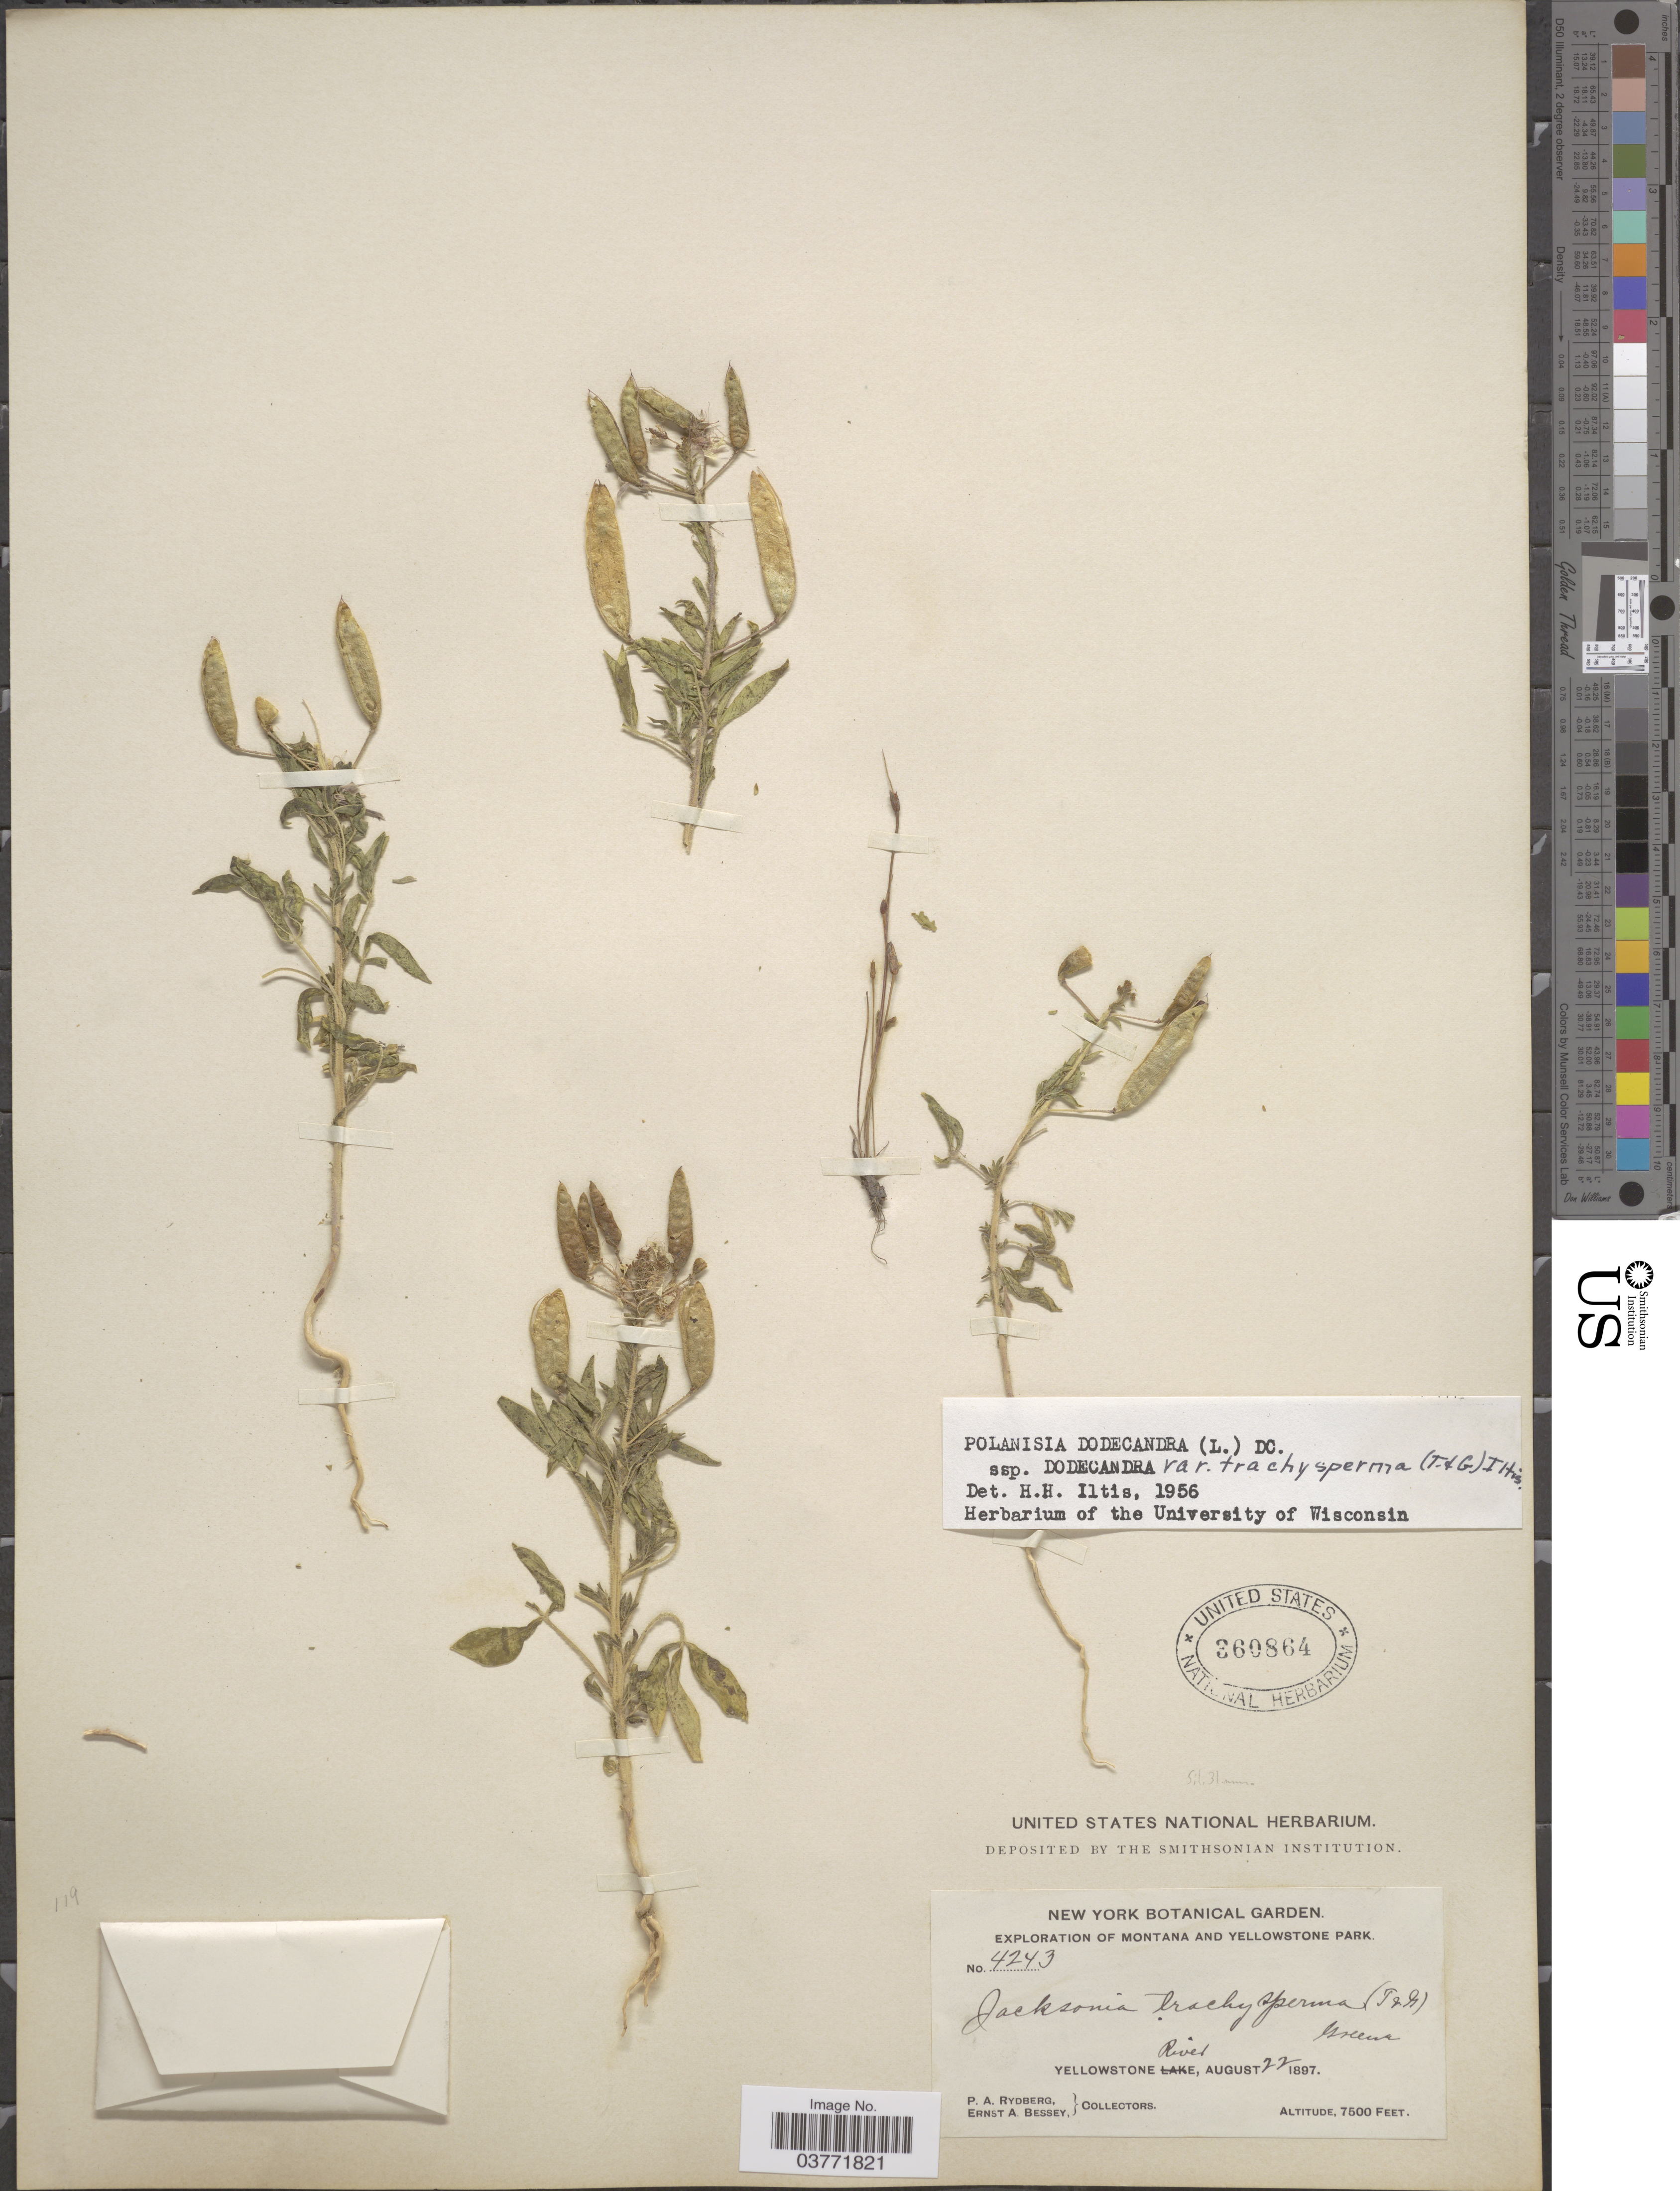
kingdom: Plantae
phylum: Tracheophyta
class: Magnoliopsida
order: Brassicales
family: Cleomaceae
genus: Polanisia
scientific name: Polanisia trachysperma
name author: Torr. & A. Gray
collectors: P. A. Rydberg & E. A. Bessey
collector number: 4243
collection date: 1897-08-22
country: United States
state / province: Montana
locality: Yellowstone Park. Yellowstone River.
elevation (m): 2286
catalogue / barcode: US 360864